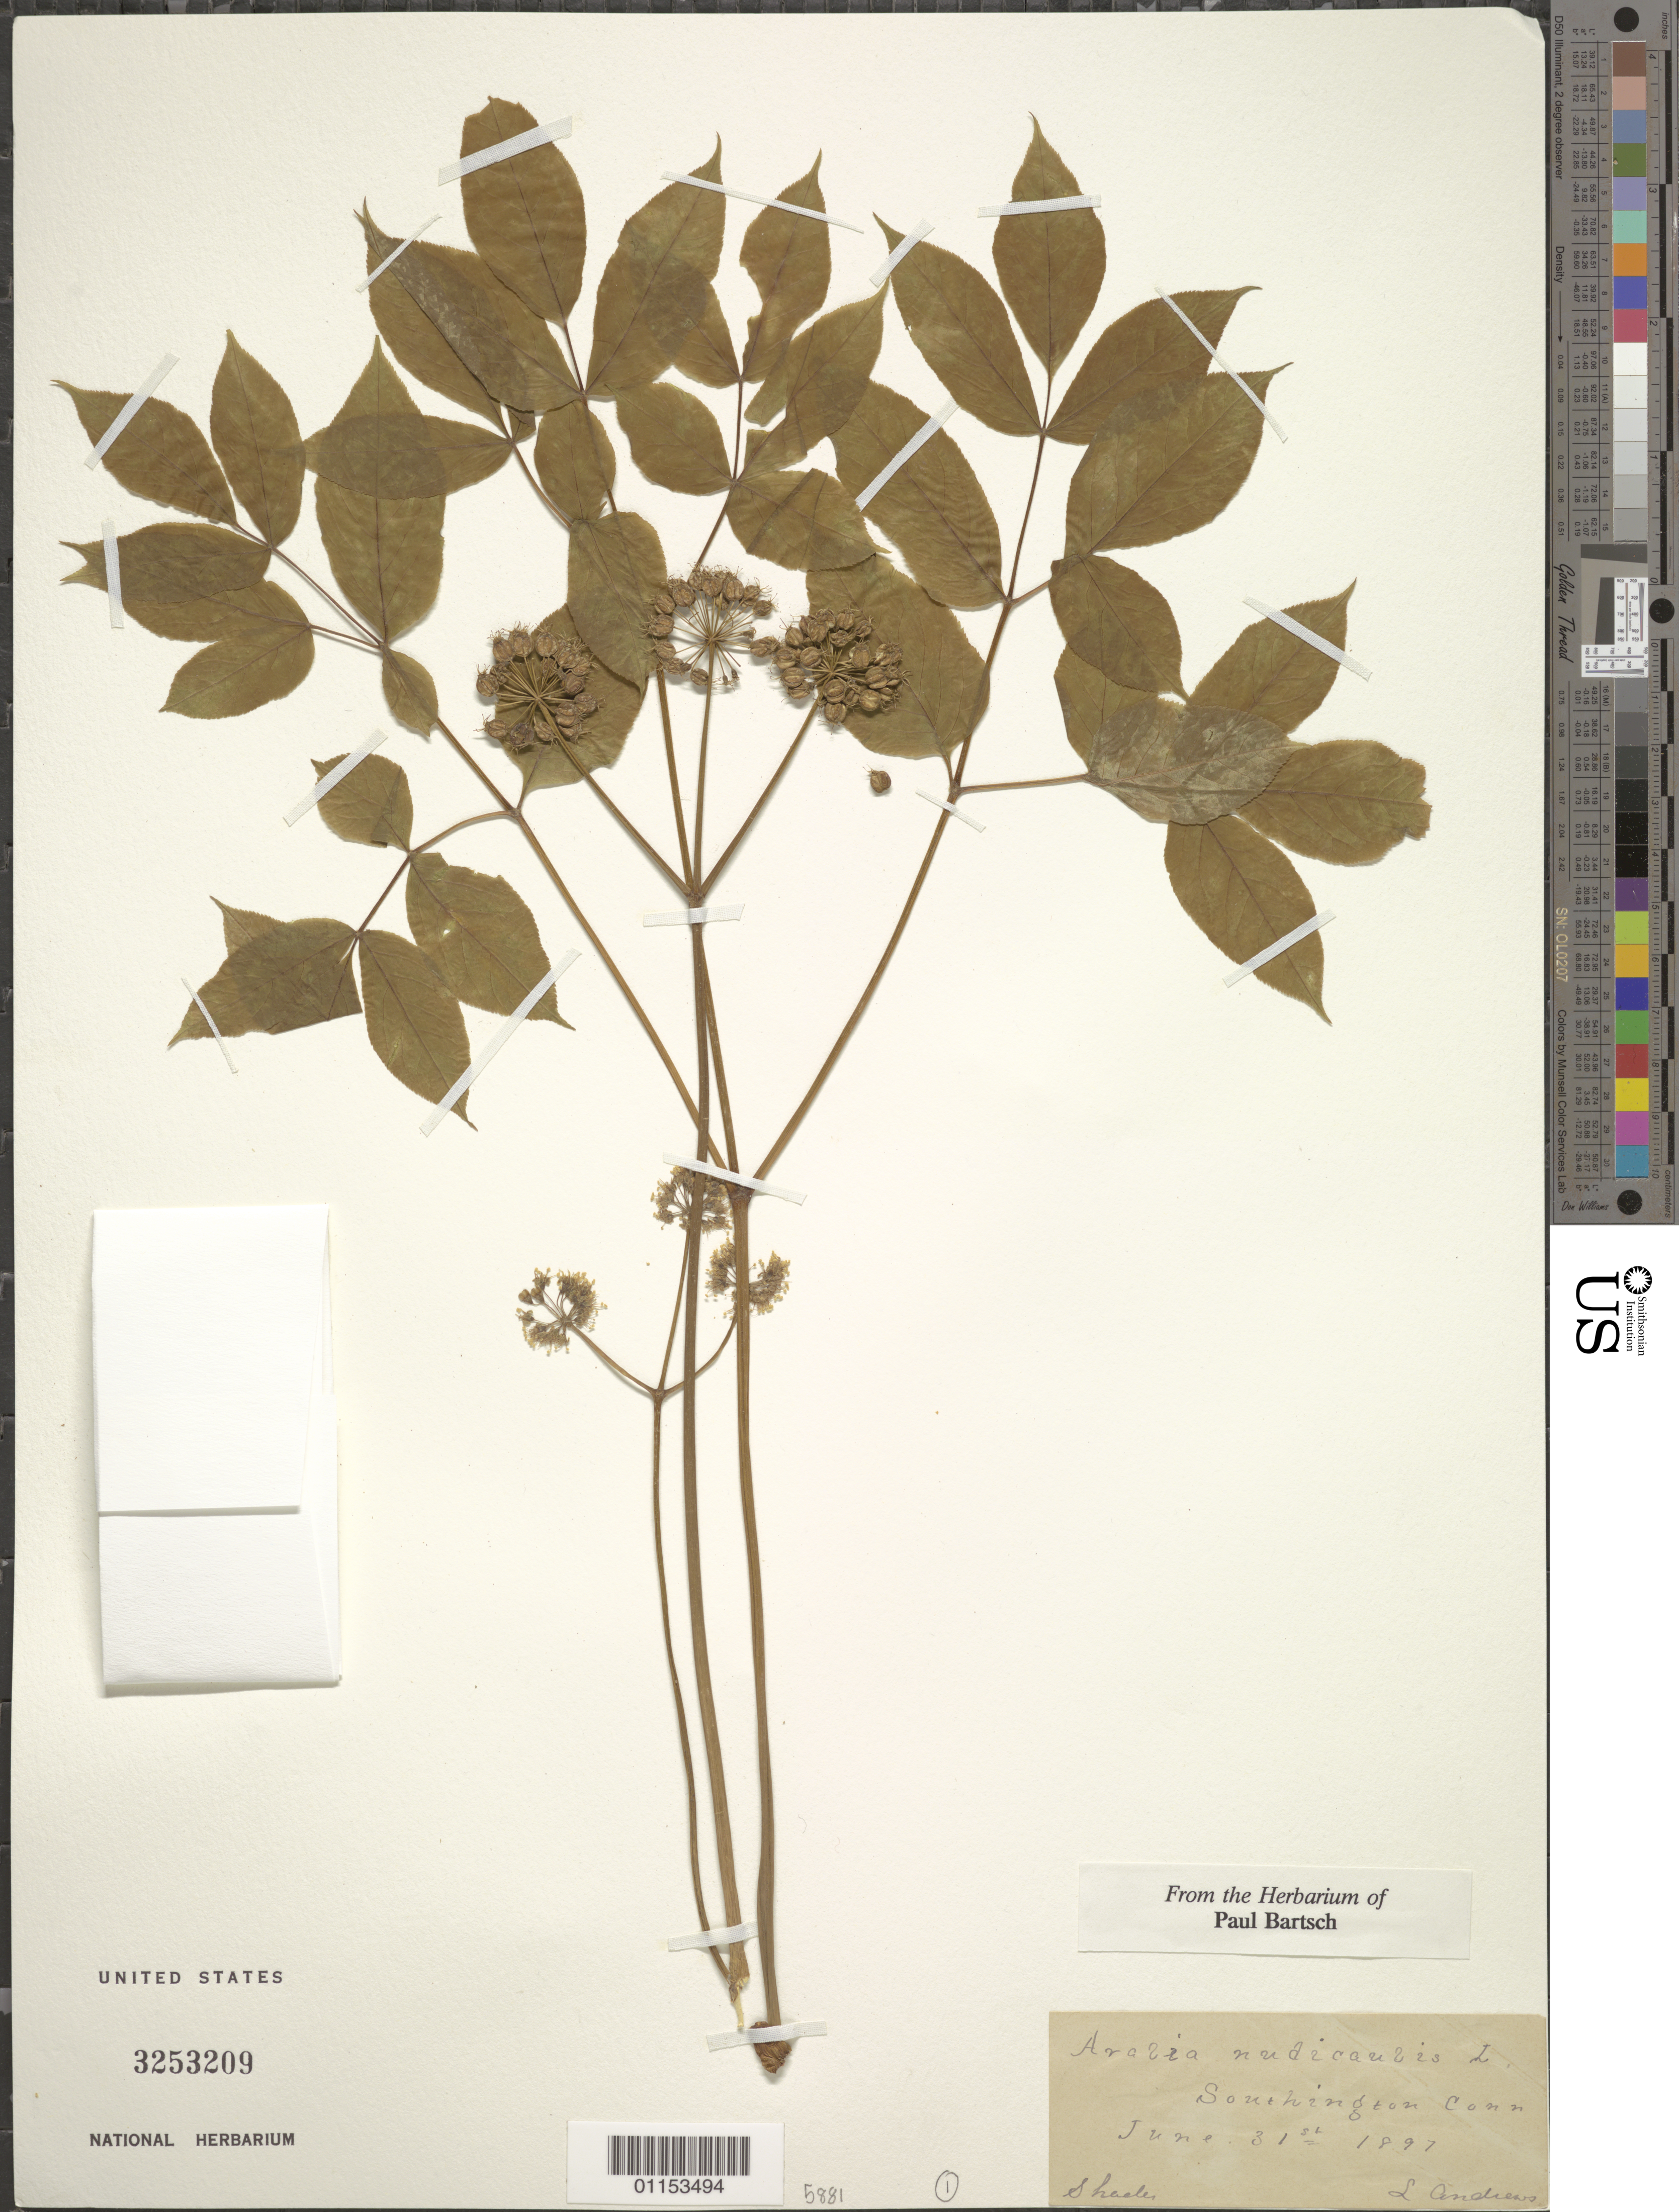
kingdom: Plantae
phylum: Tracheophyta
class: Magnoliopsida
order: Apiales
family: Araliaceae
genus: Aralia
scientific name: Aralia nudicaulis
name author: L.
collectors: P. Bartsch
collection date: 1897-06-30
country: United States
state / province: Connecticut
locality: Southington.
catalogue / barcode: US 3253209